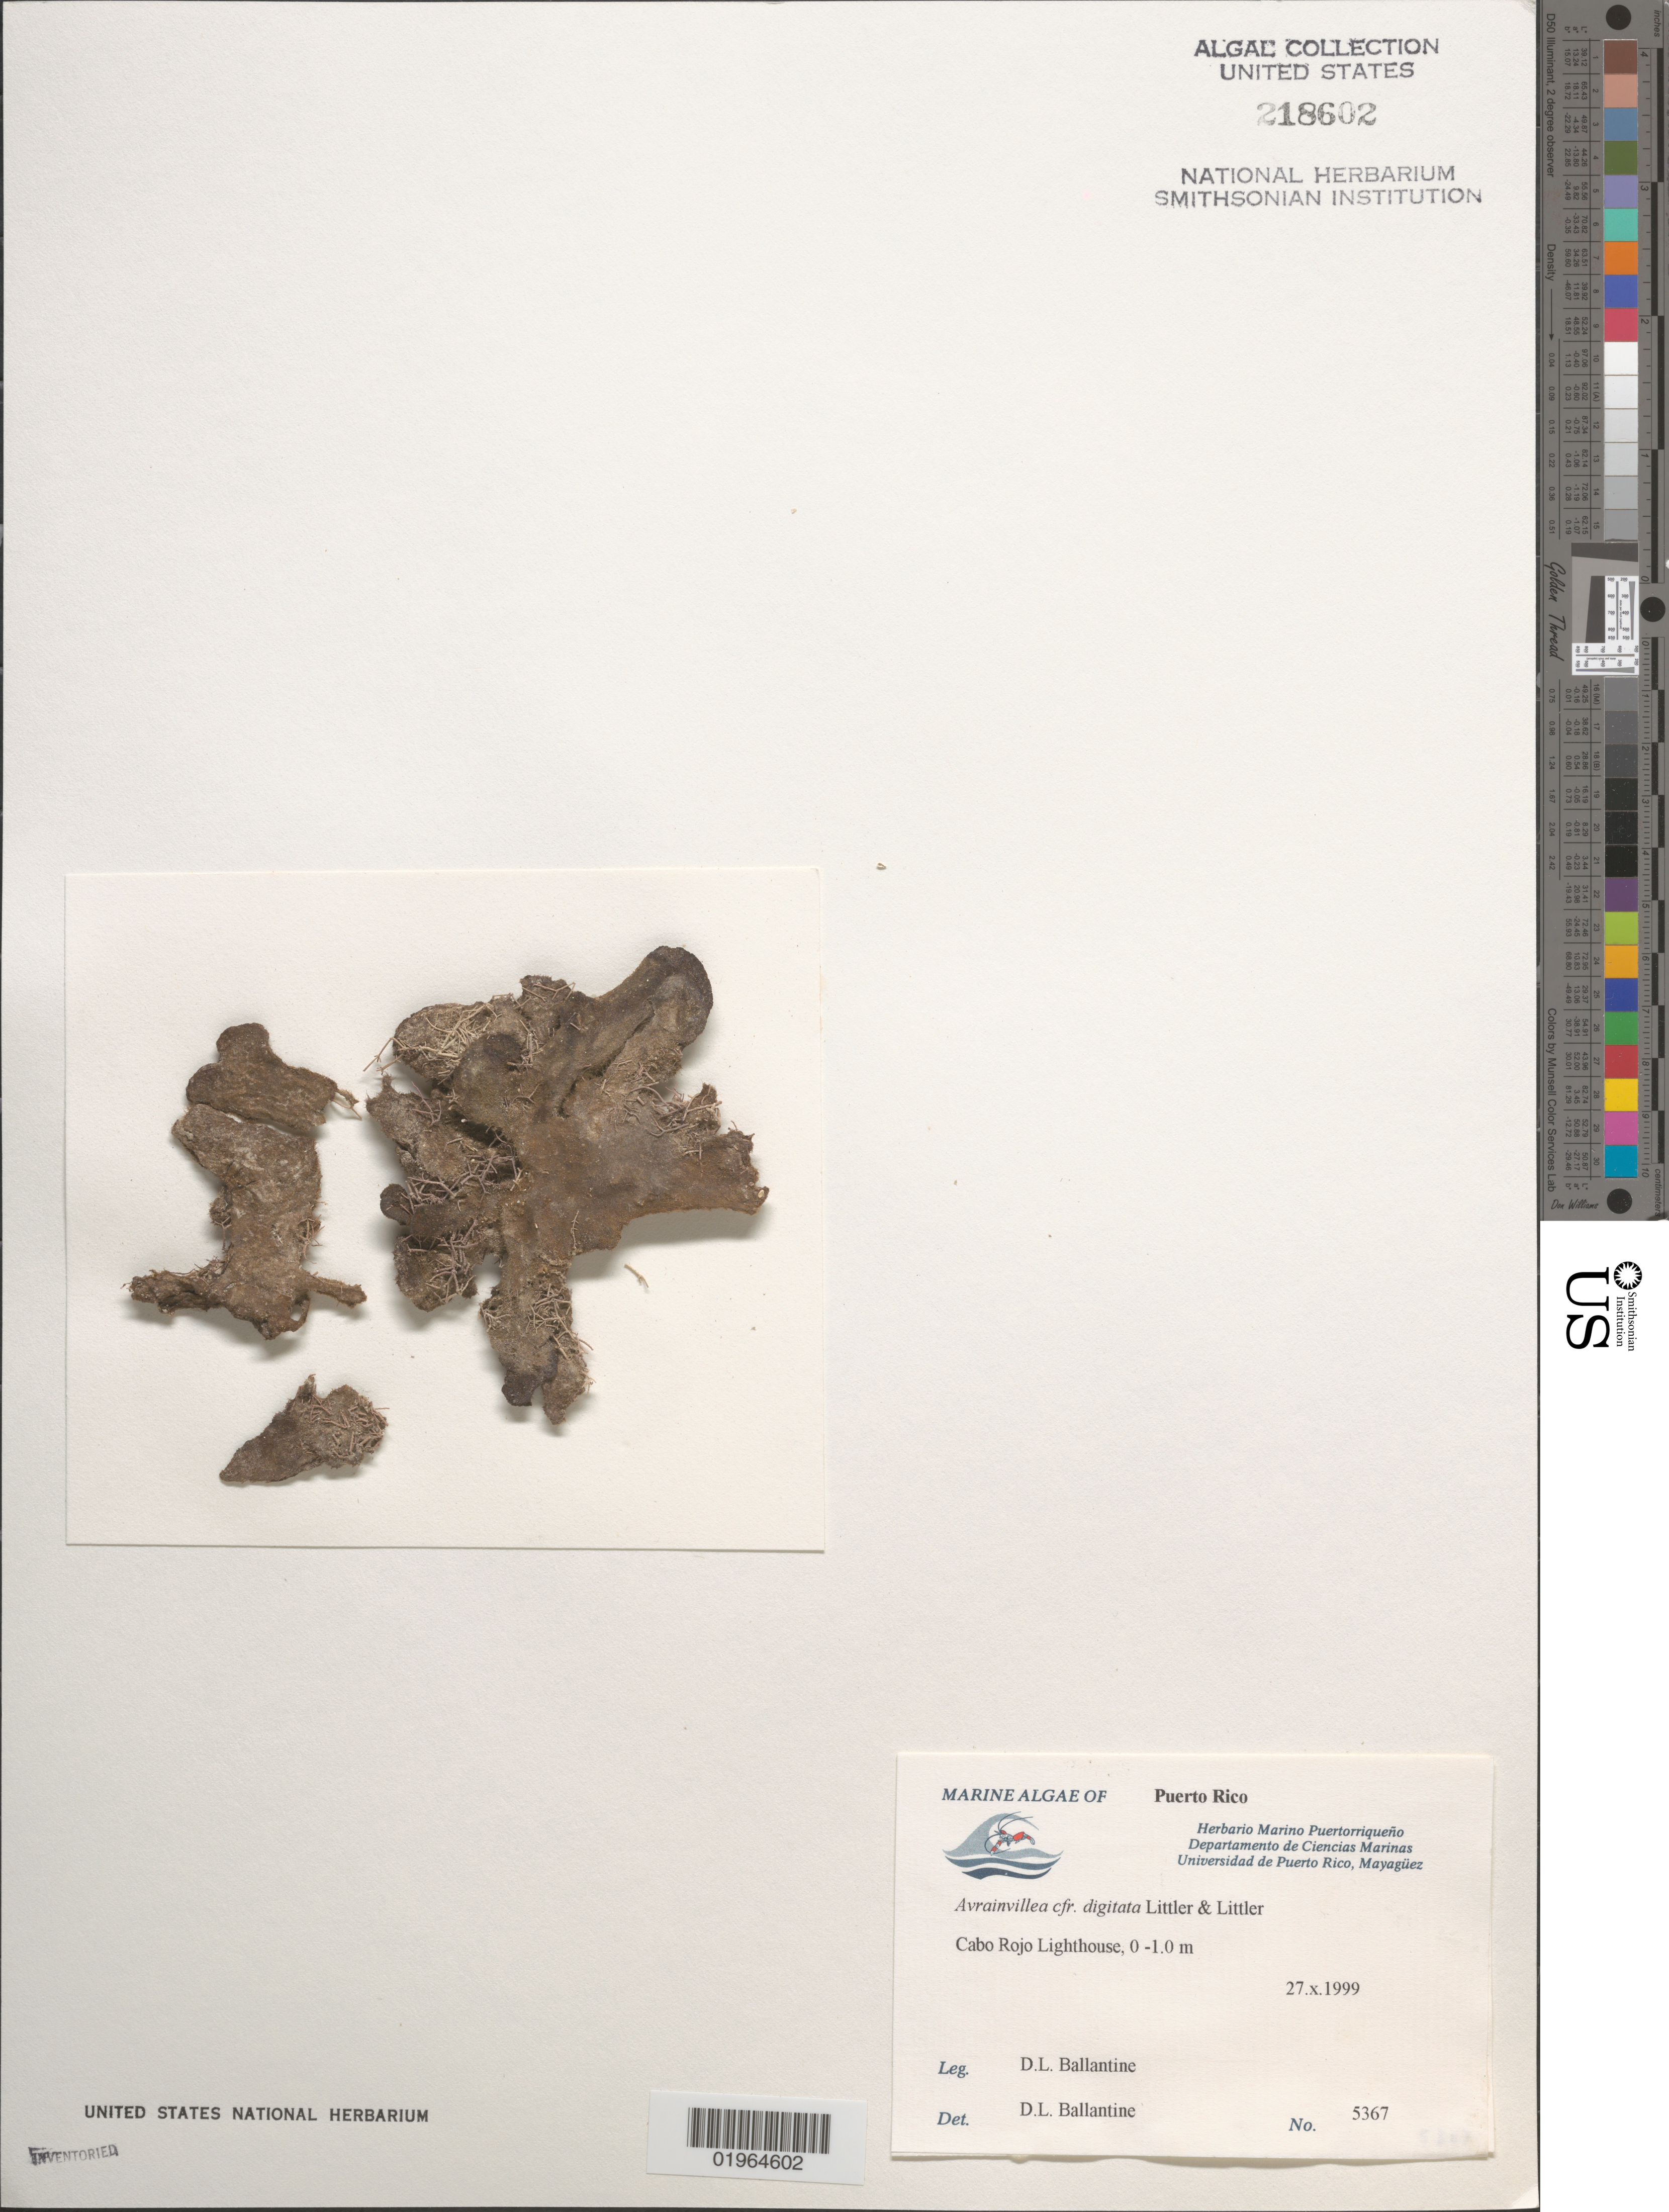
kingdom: Plantae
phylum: Chlorophyta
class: Ulvophyceae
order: Bryopsidales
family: Dichotomosiphonaceae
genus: Avrainvillea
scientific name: Avrainvillea digitata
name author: D.S. Littler & Littler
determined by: Ballantine, D. L.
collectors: D.L. Ballantine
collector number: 5367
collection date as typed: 27 Oct 1999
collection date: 1999-10-27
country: Puerto Rico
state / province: Cabo Rojo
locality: Cabo Rojo Lighthouse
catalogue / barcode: US 218602